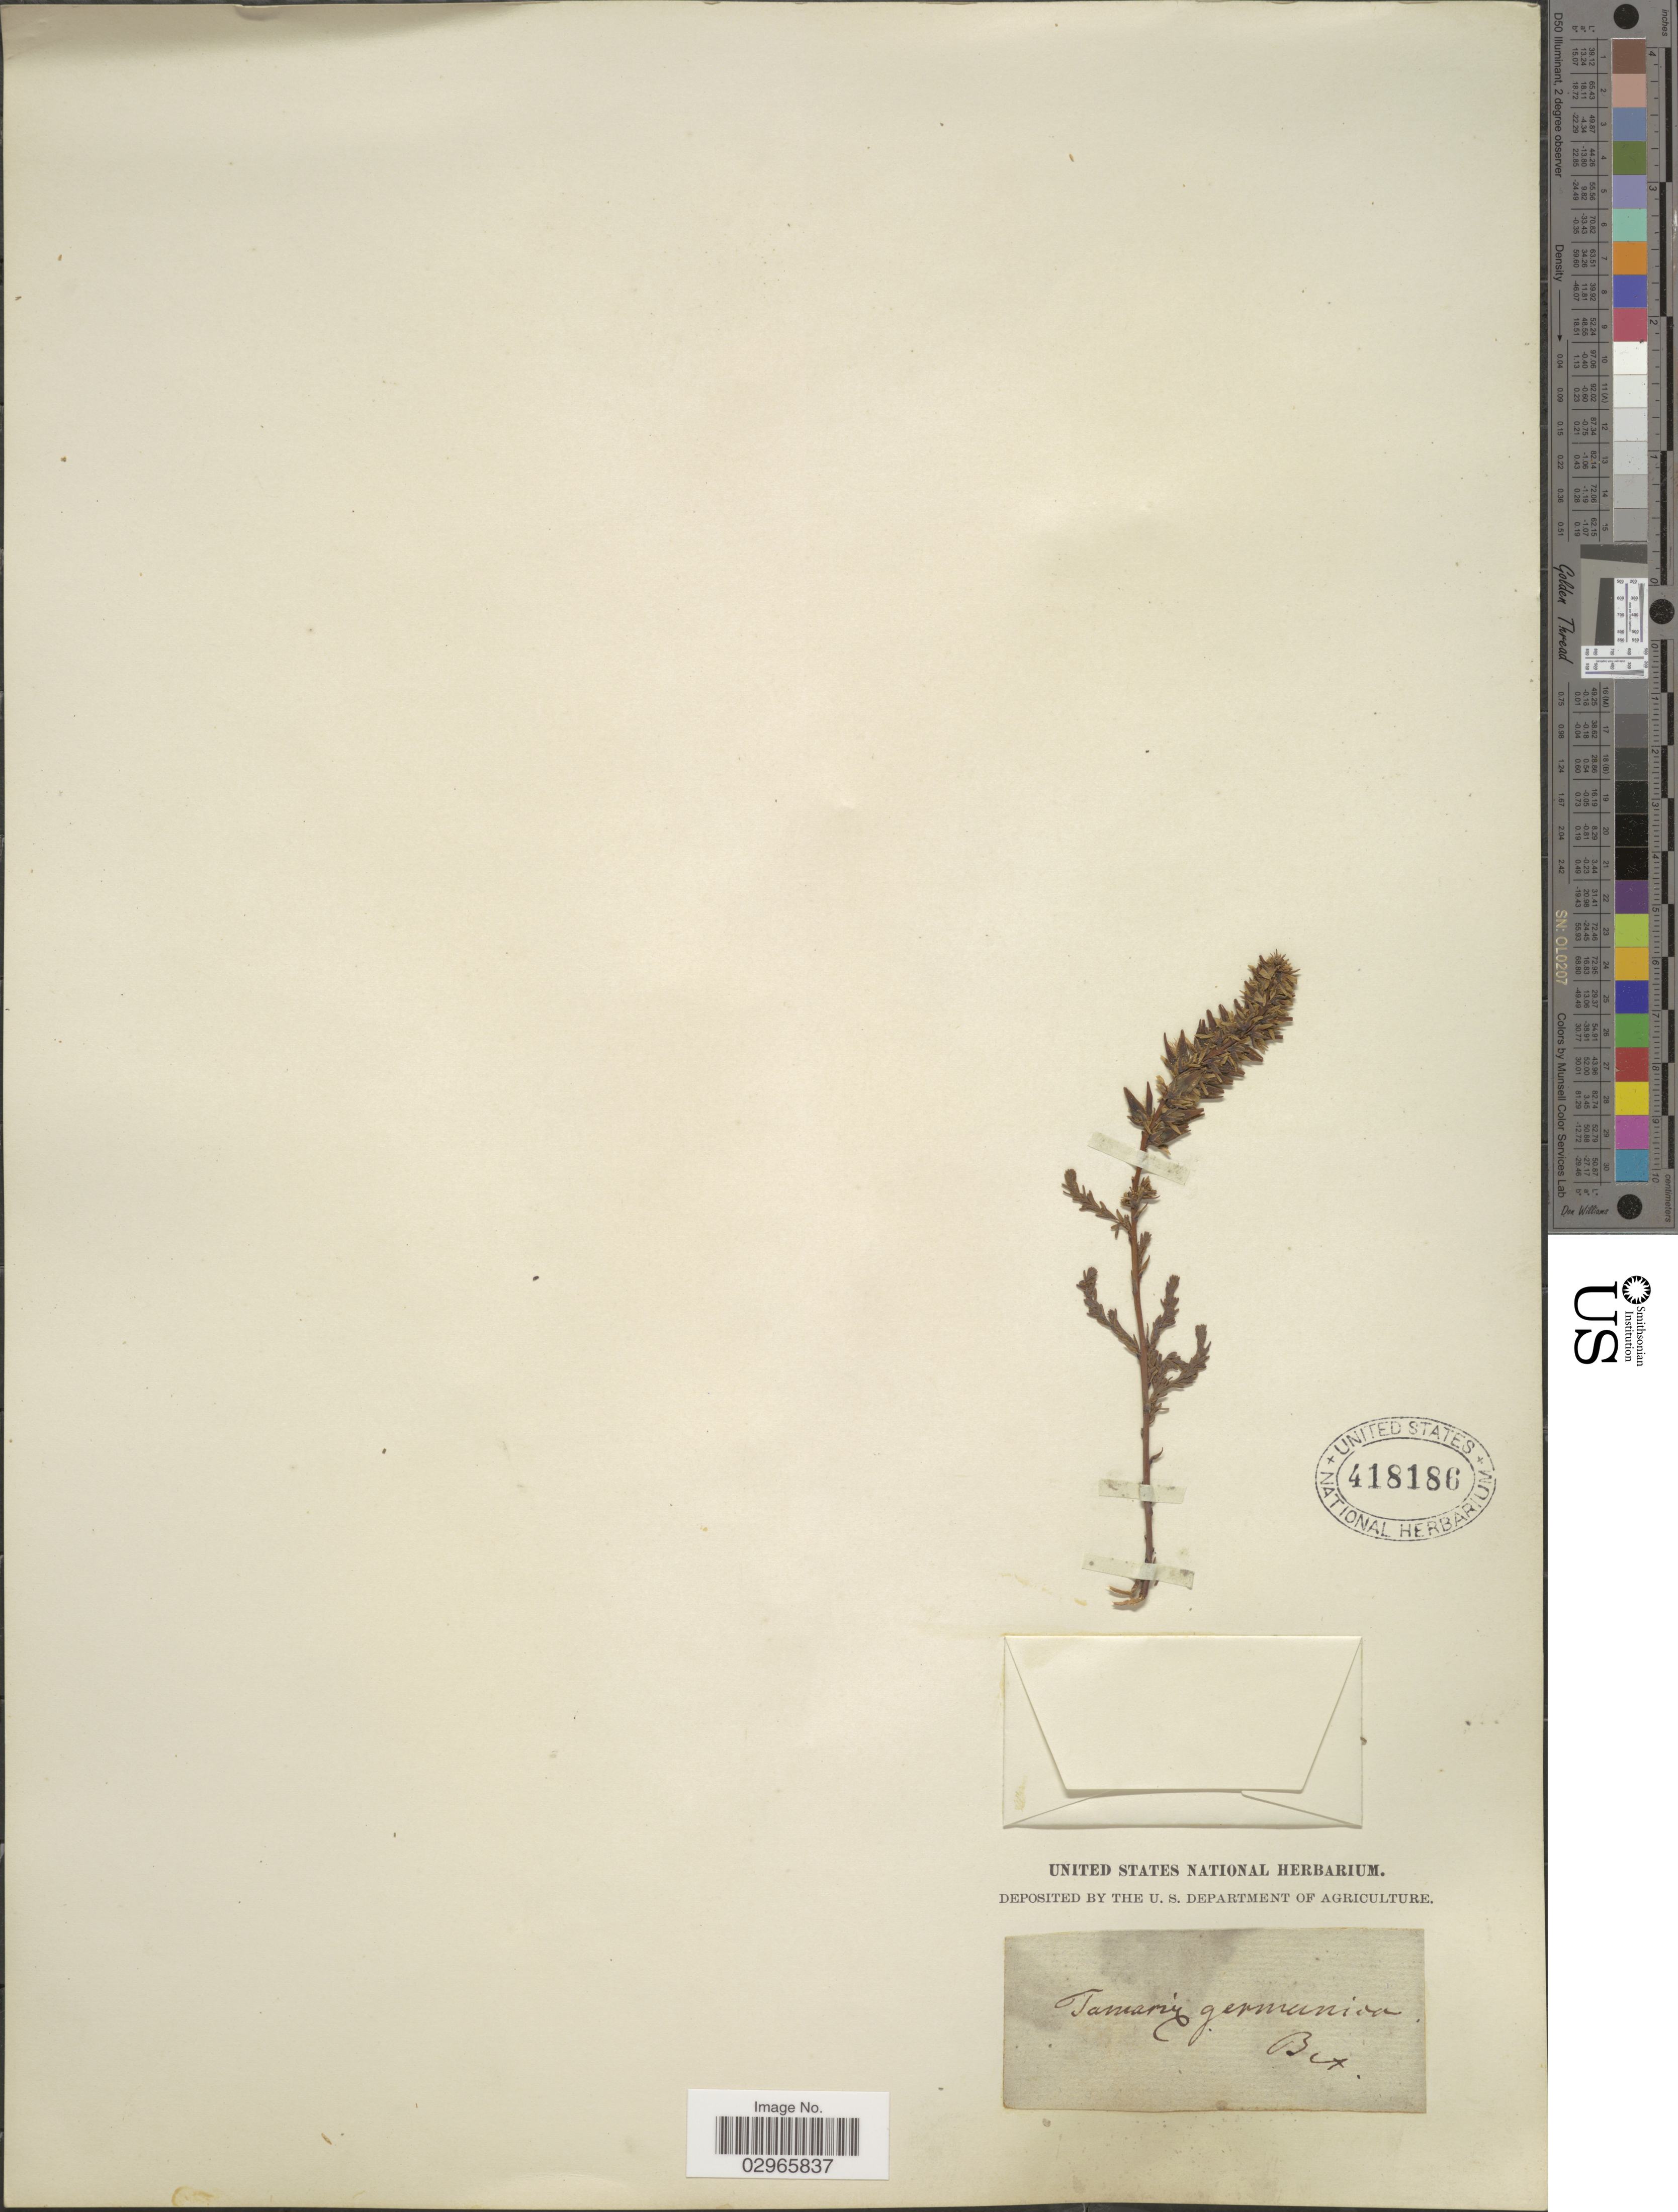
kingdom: Plantae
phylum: Tracheophyta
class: Magnoliopsida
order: Caryophyllales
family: Tamaricaceae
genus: Myricaria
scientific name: Myricaria germanica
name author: (L.) Desv.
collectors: ex herb. United States National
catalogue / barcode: US 418186